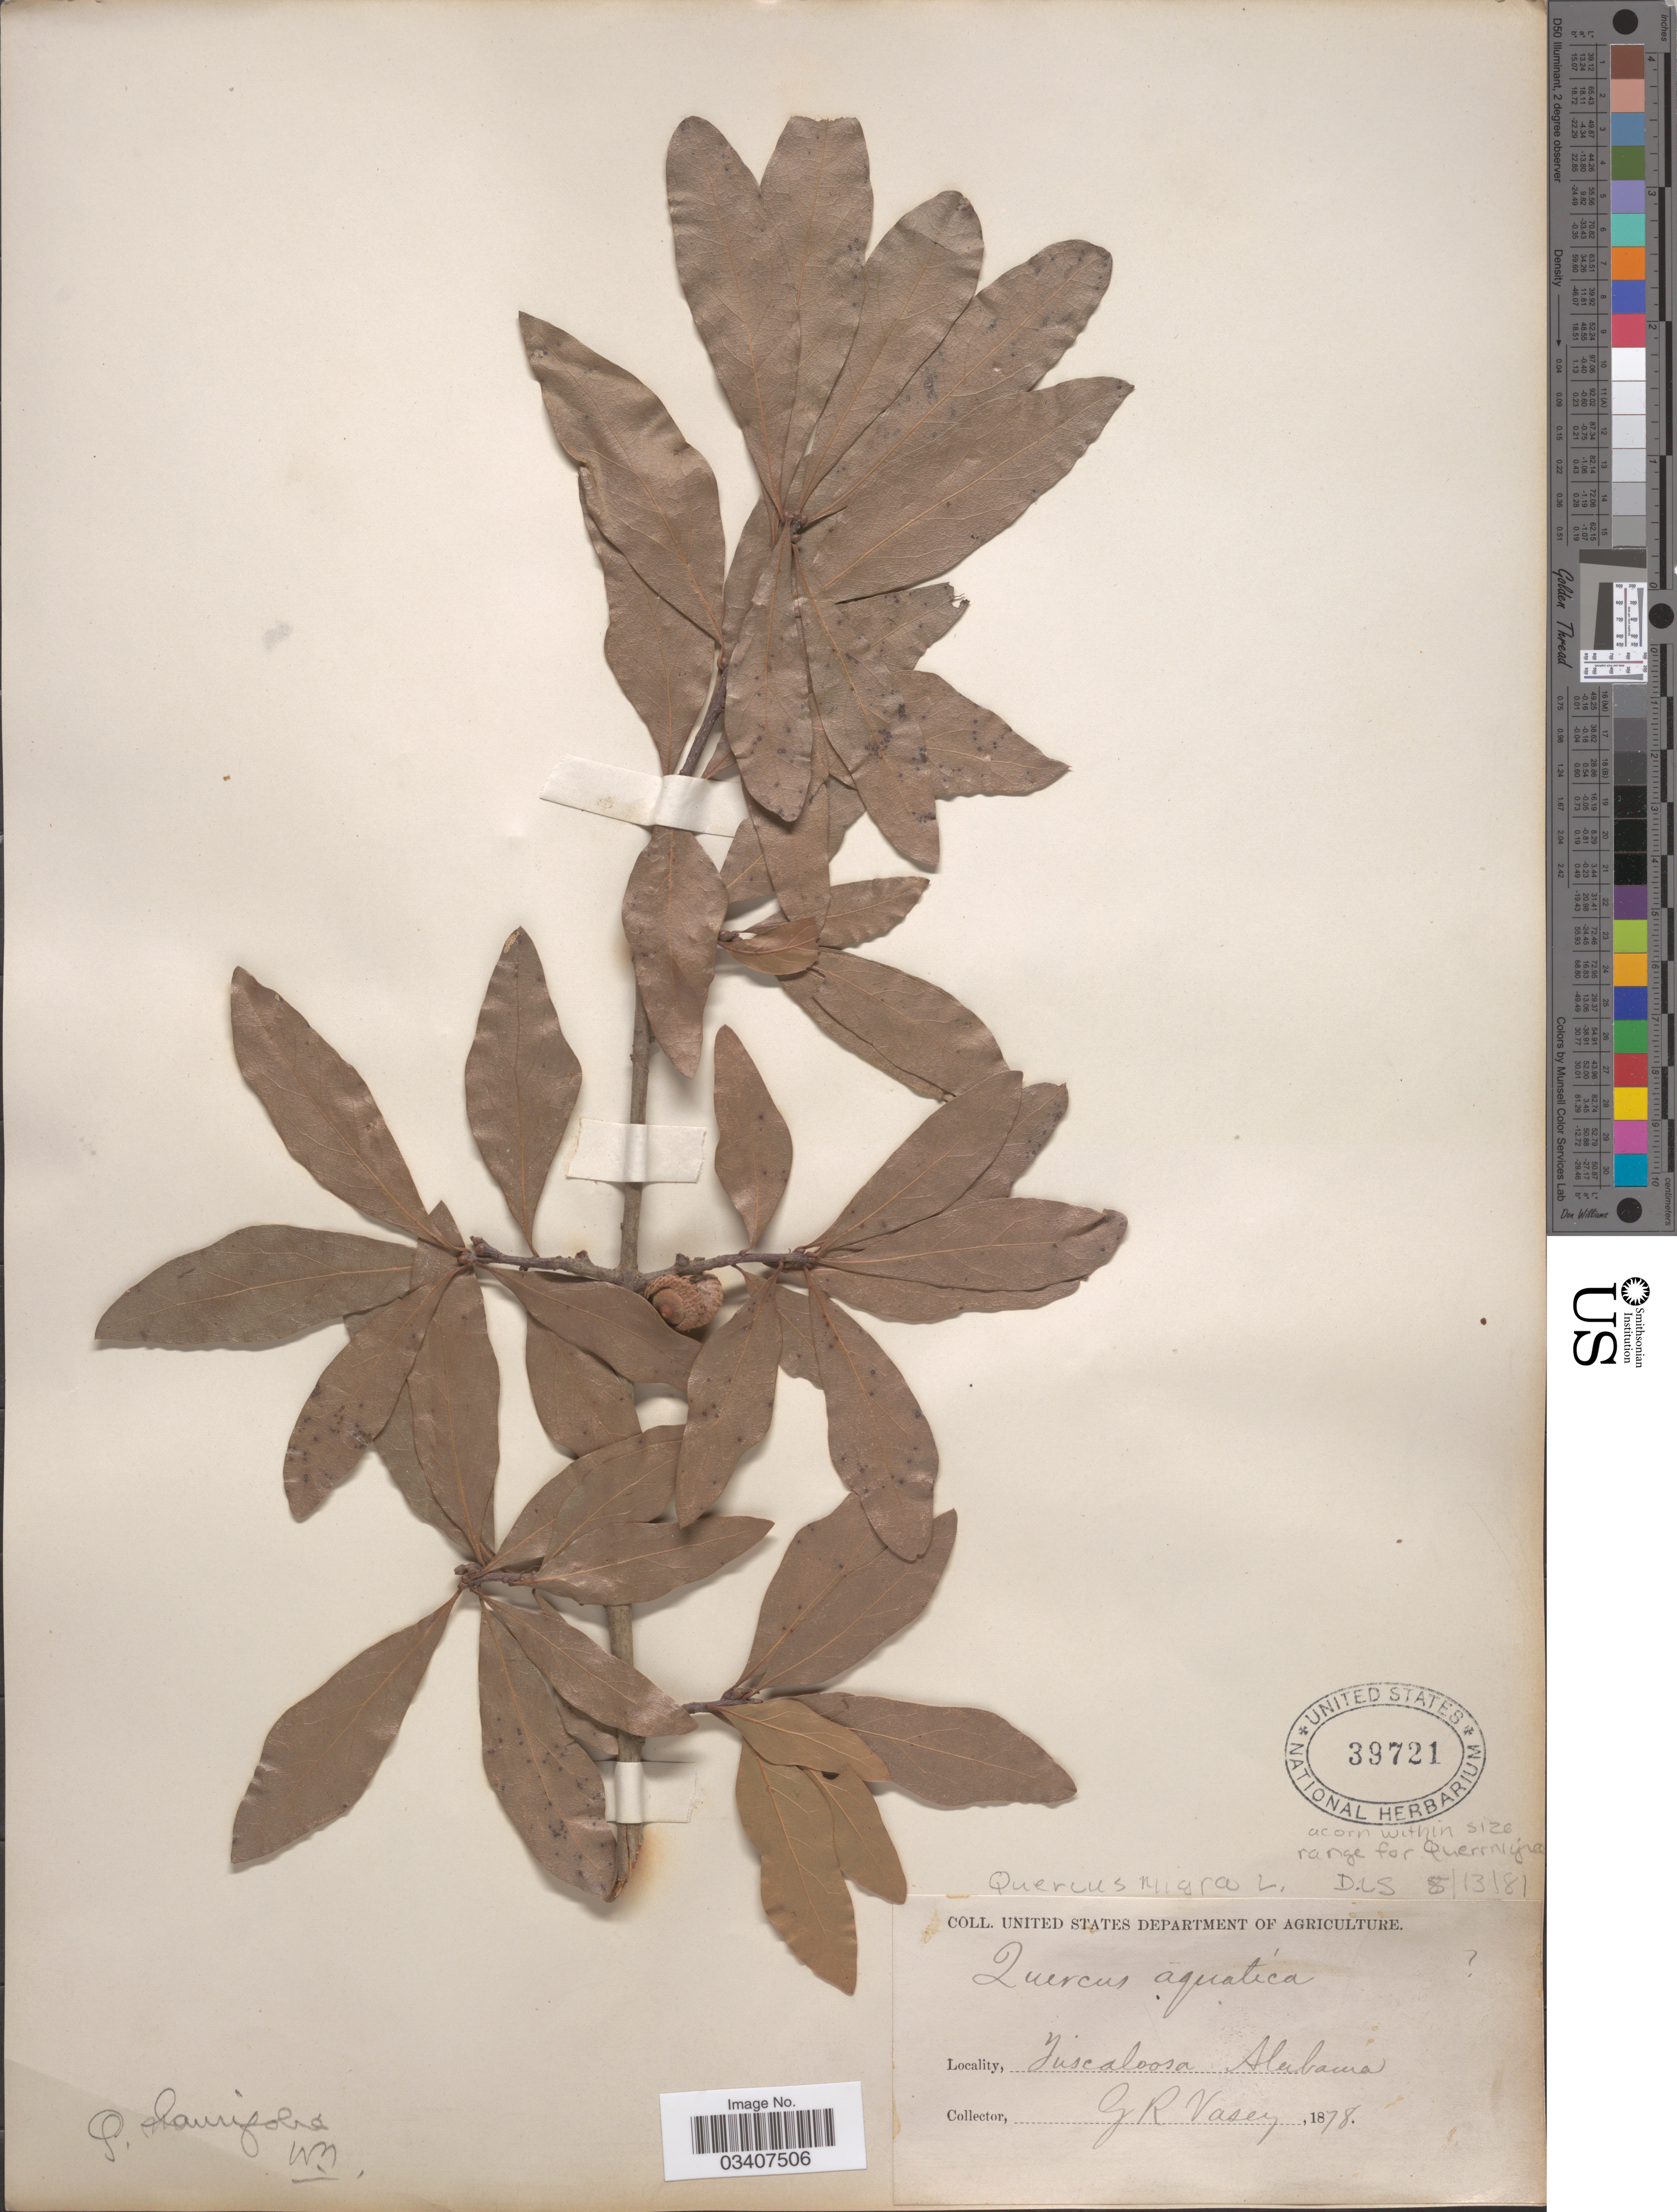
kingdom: Plantae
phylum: Tracheophyta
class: Magnoliopsida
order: Fagales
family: Fagaceae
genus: Quercus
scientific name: Quercus nigra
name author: L.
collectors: G. R. Vasey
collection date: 1878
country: United States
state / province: Alabama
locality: Tuscaloosa.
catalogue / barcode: US 39721